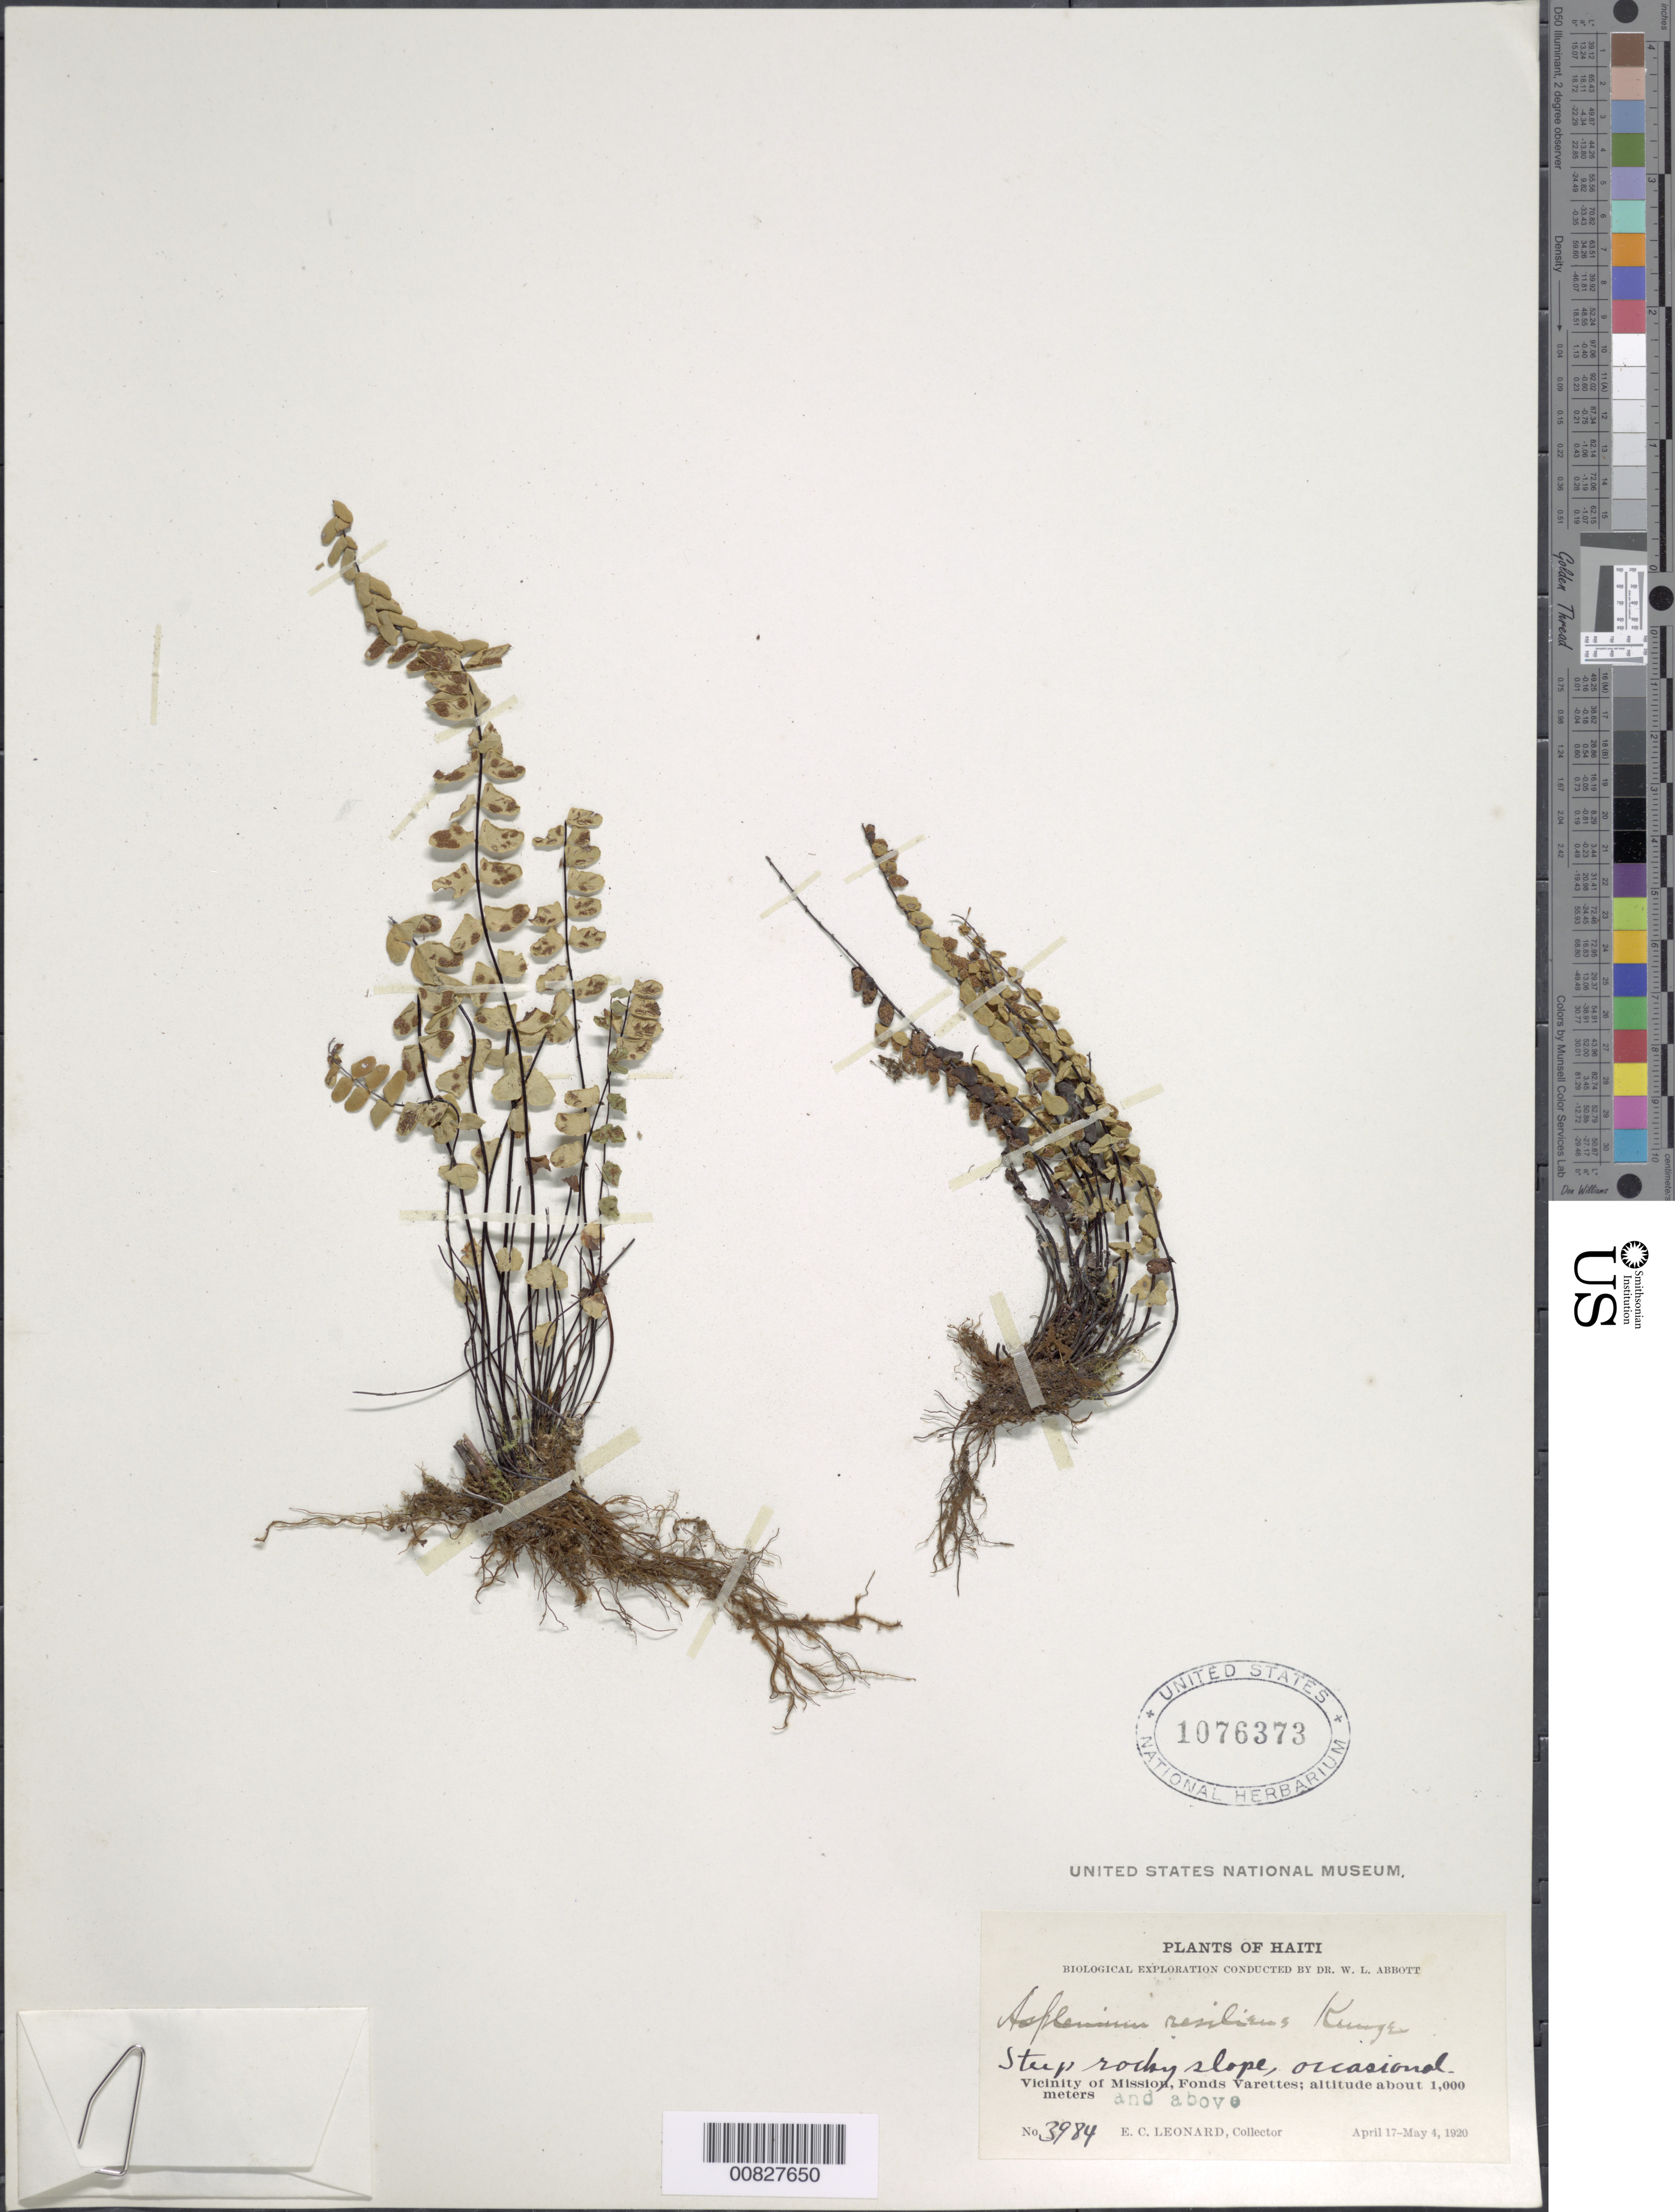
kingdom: Plantae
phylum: Tracheophyta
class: Polypodiopsida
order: Polypodiales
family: Aspleniaceae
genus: Asplenium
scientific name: Asplenium resiliens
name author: Kunze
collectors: E. C. Leonard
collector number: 3984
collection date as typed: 17 Apr 1920 to 04 May 1920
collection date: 1920-04-17/1920-05-04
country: Haiti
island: Hispaniola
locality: Fonds Varettes, vicinity Mission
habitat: Steep rocky slope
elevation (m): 1000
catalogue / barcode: US 1076373